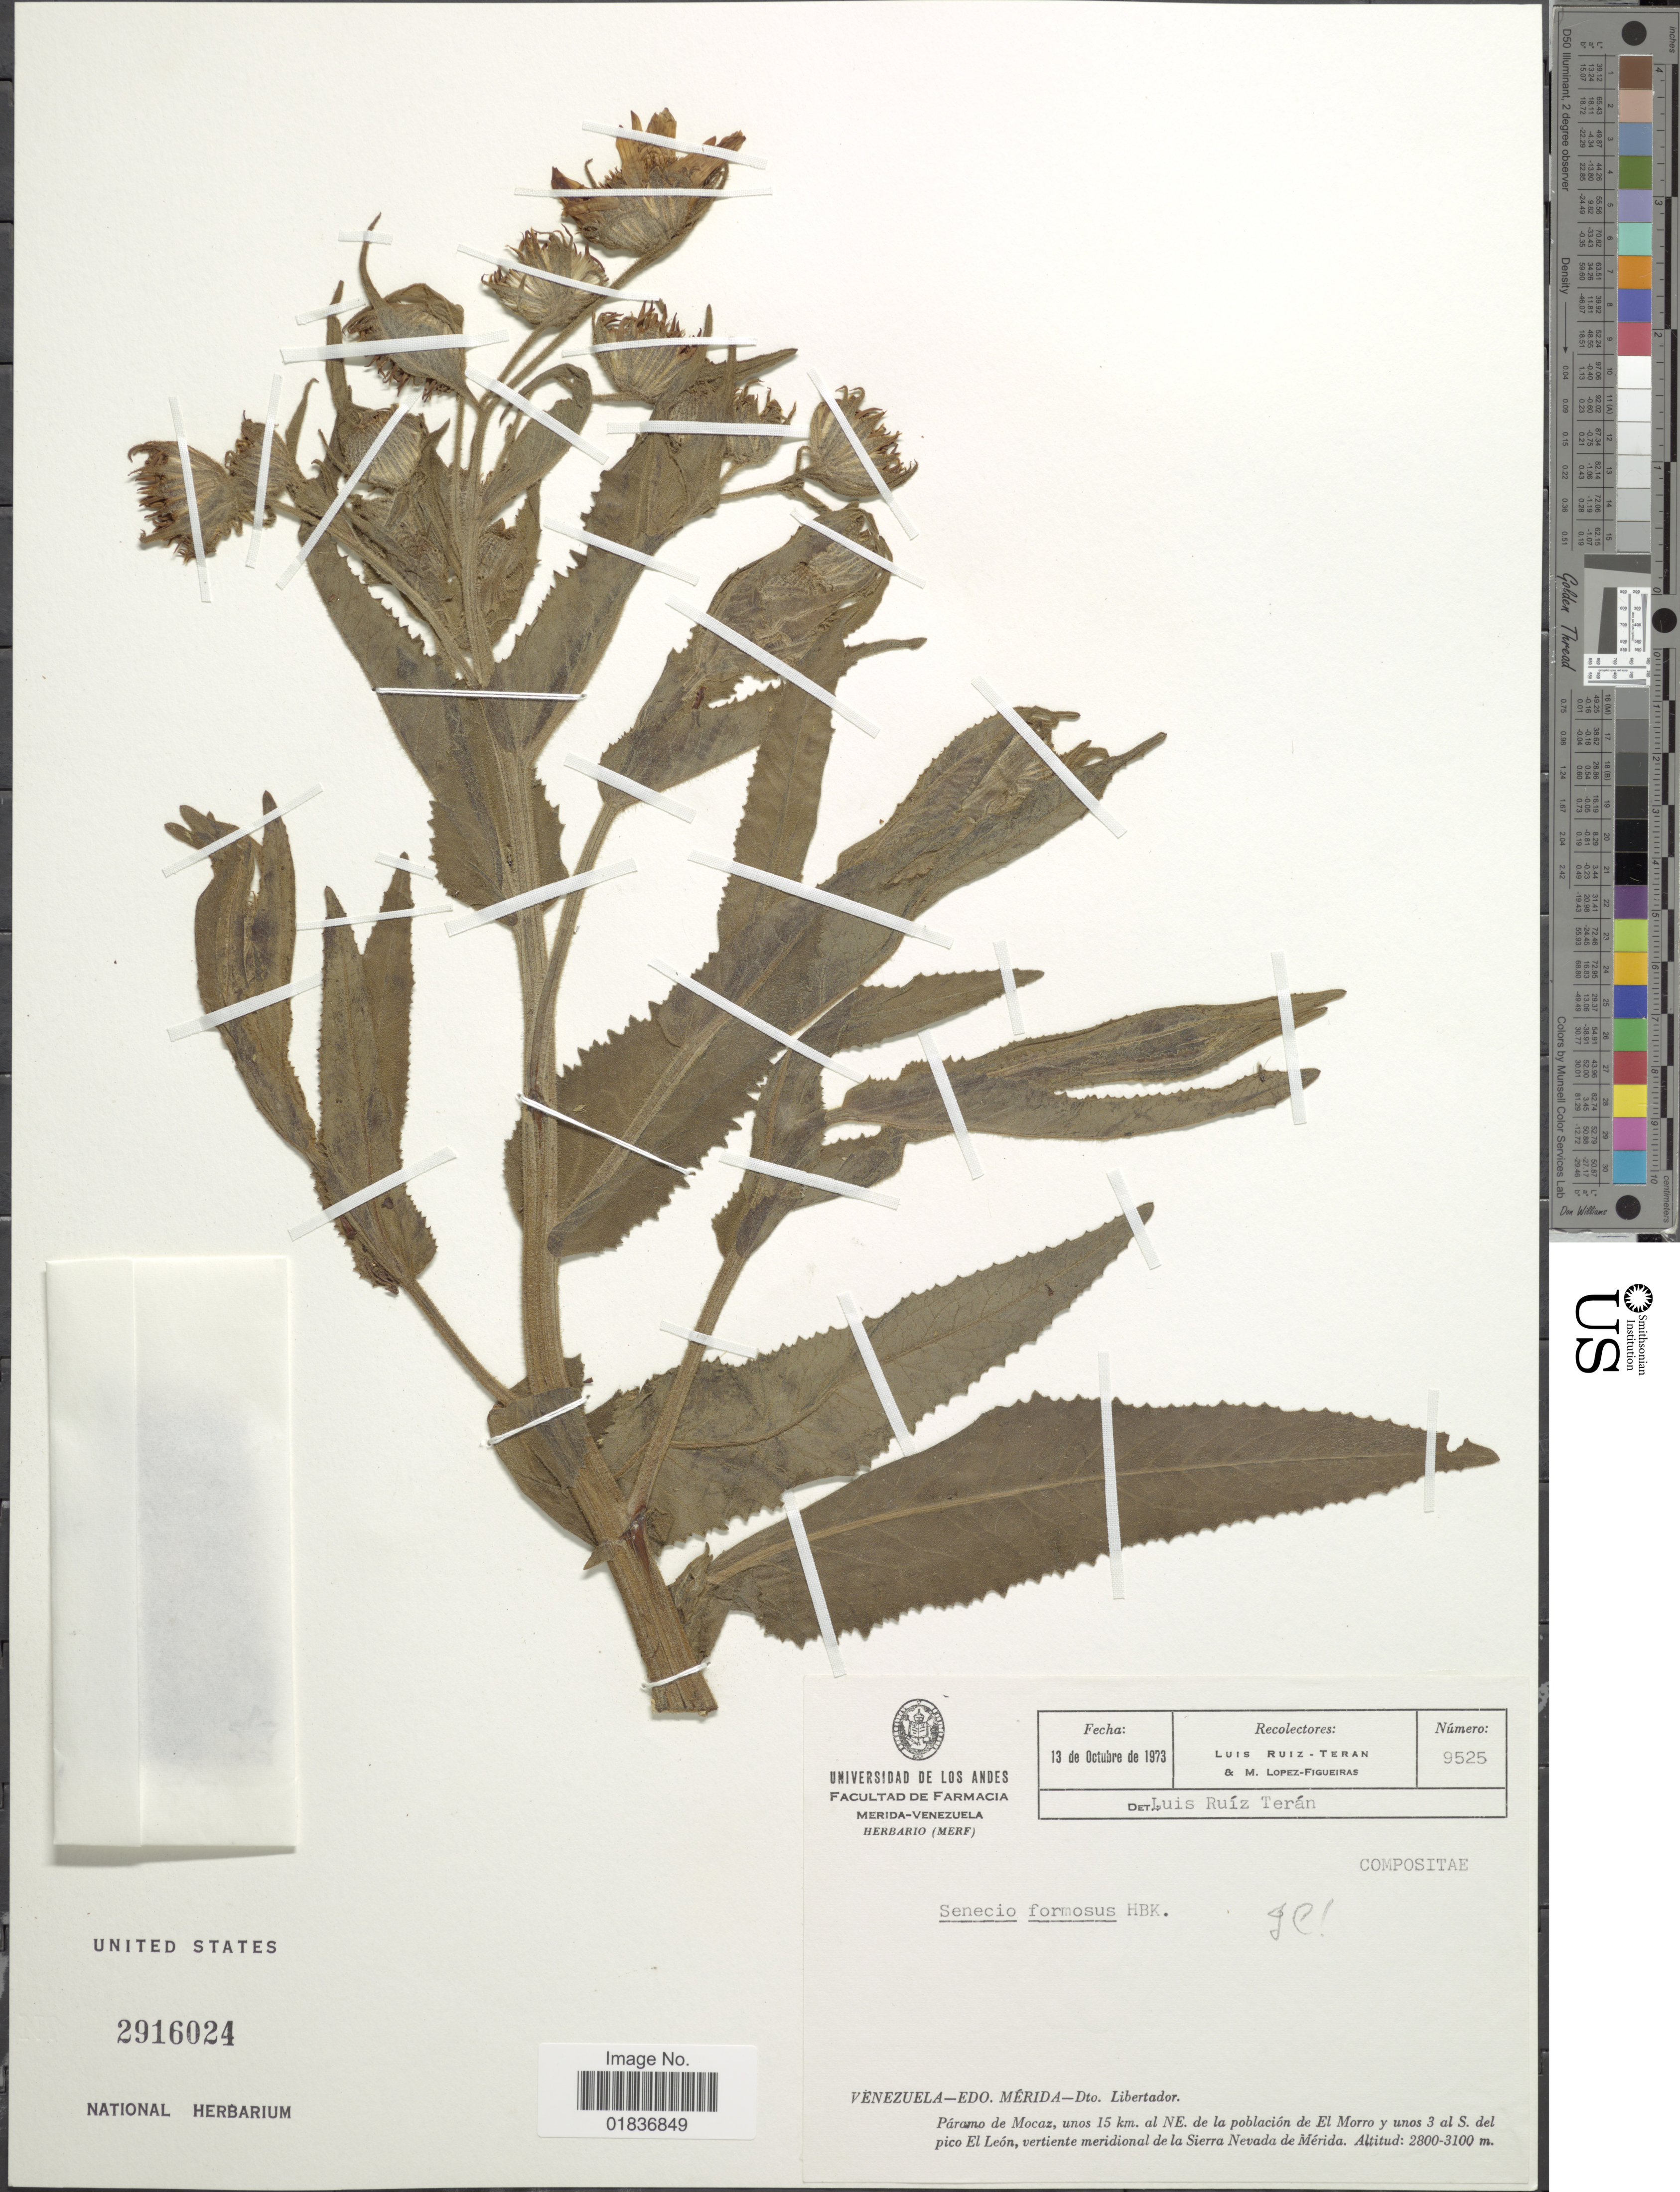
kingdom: Plantae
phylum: Tracheophyta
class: Magnoliopsida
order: Asterales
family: Asteraceae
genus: Senecio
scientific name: Senecio wedglacialis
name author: Cuatrec.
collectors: L. E. Ruíz-Terán & M. Lopéz-F.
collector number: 9525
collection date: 1973-10-13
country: Venezuela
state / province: Mérida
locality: Edo. Merida-Dto. Libertador. Paramo de Mocaz, unos 15 km. al NE de la poblacion de El Morro y unos 3 al S. del pico El Leon, vertiente meridional de la Sierra Nevada de Merida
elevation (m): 2800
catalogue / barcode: US 2916024